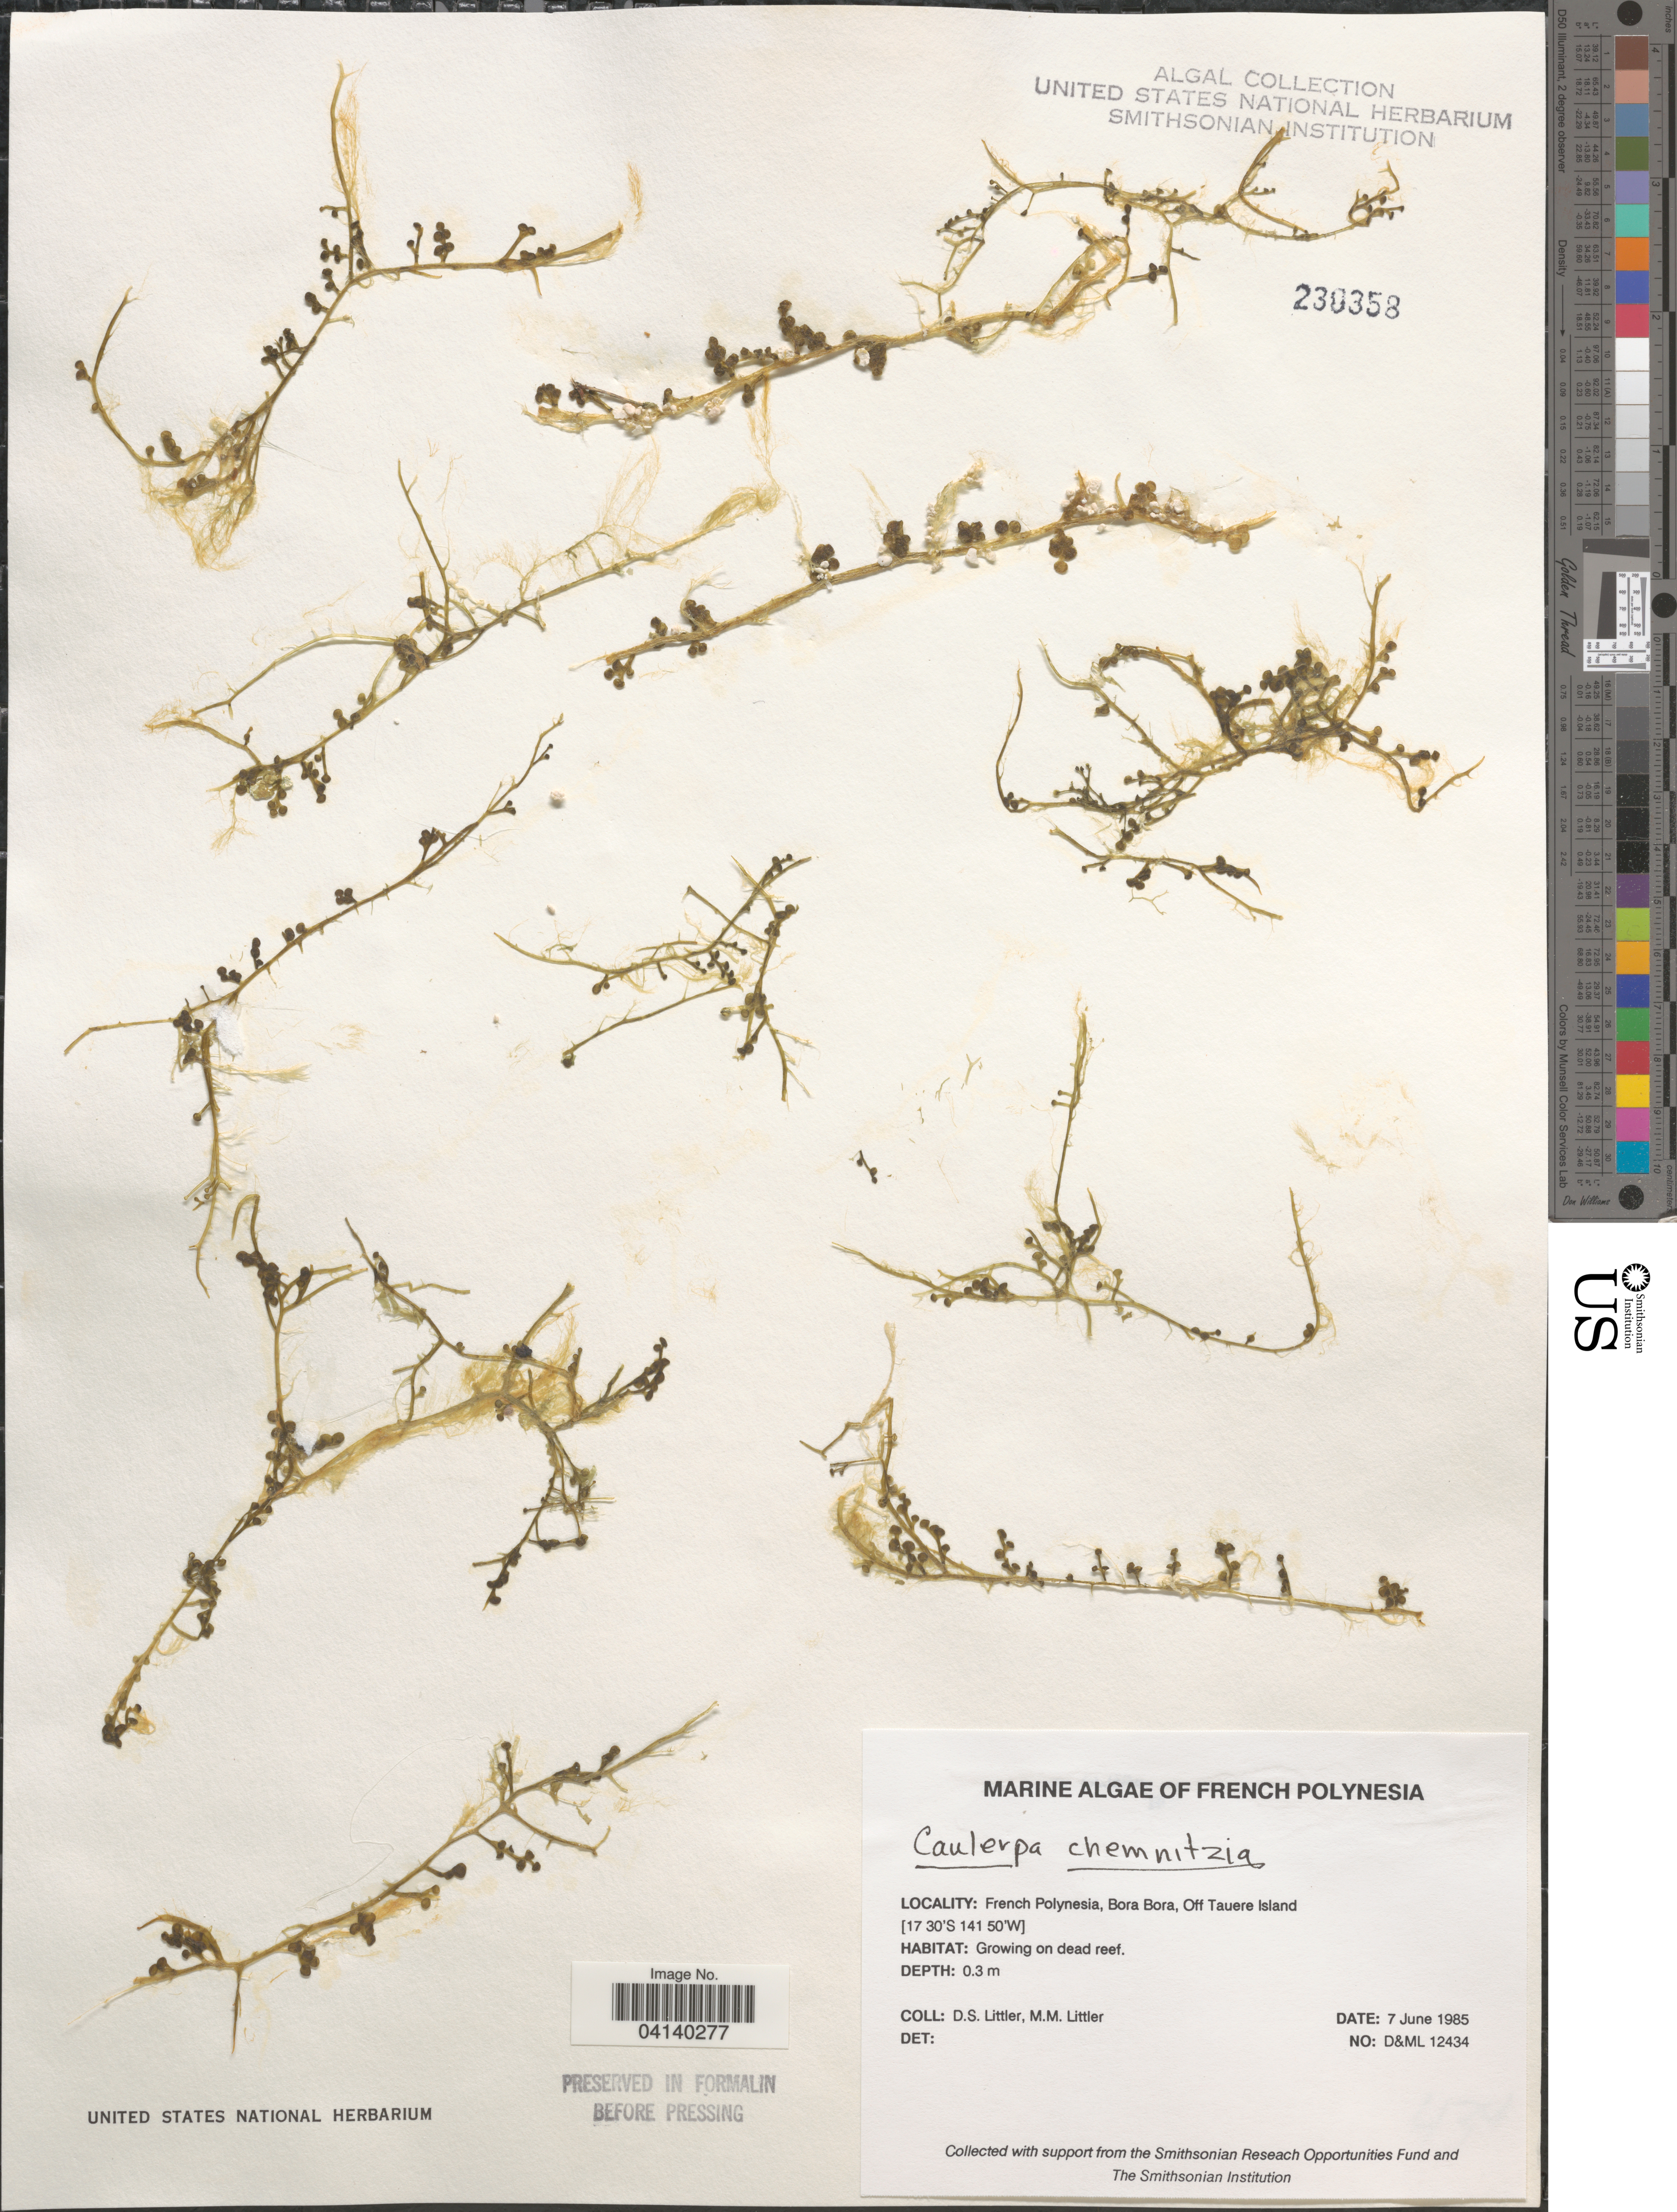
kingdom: Plantae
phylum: Chlorophyta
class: Ulvophyceae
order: Bryopsidales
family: Caulerpaceae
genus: Caulerpa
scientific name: Caulerpa chemnitzia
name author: (Esper) J.V.Lamouroux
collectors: D. S. Littler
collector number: D&ML12434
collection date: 1985-06-07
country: French Polynesia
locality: Bora Bora, Off Tauere Island.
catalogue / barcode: US 230358